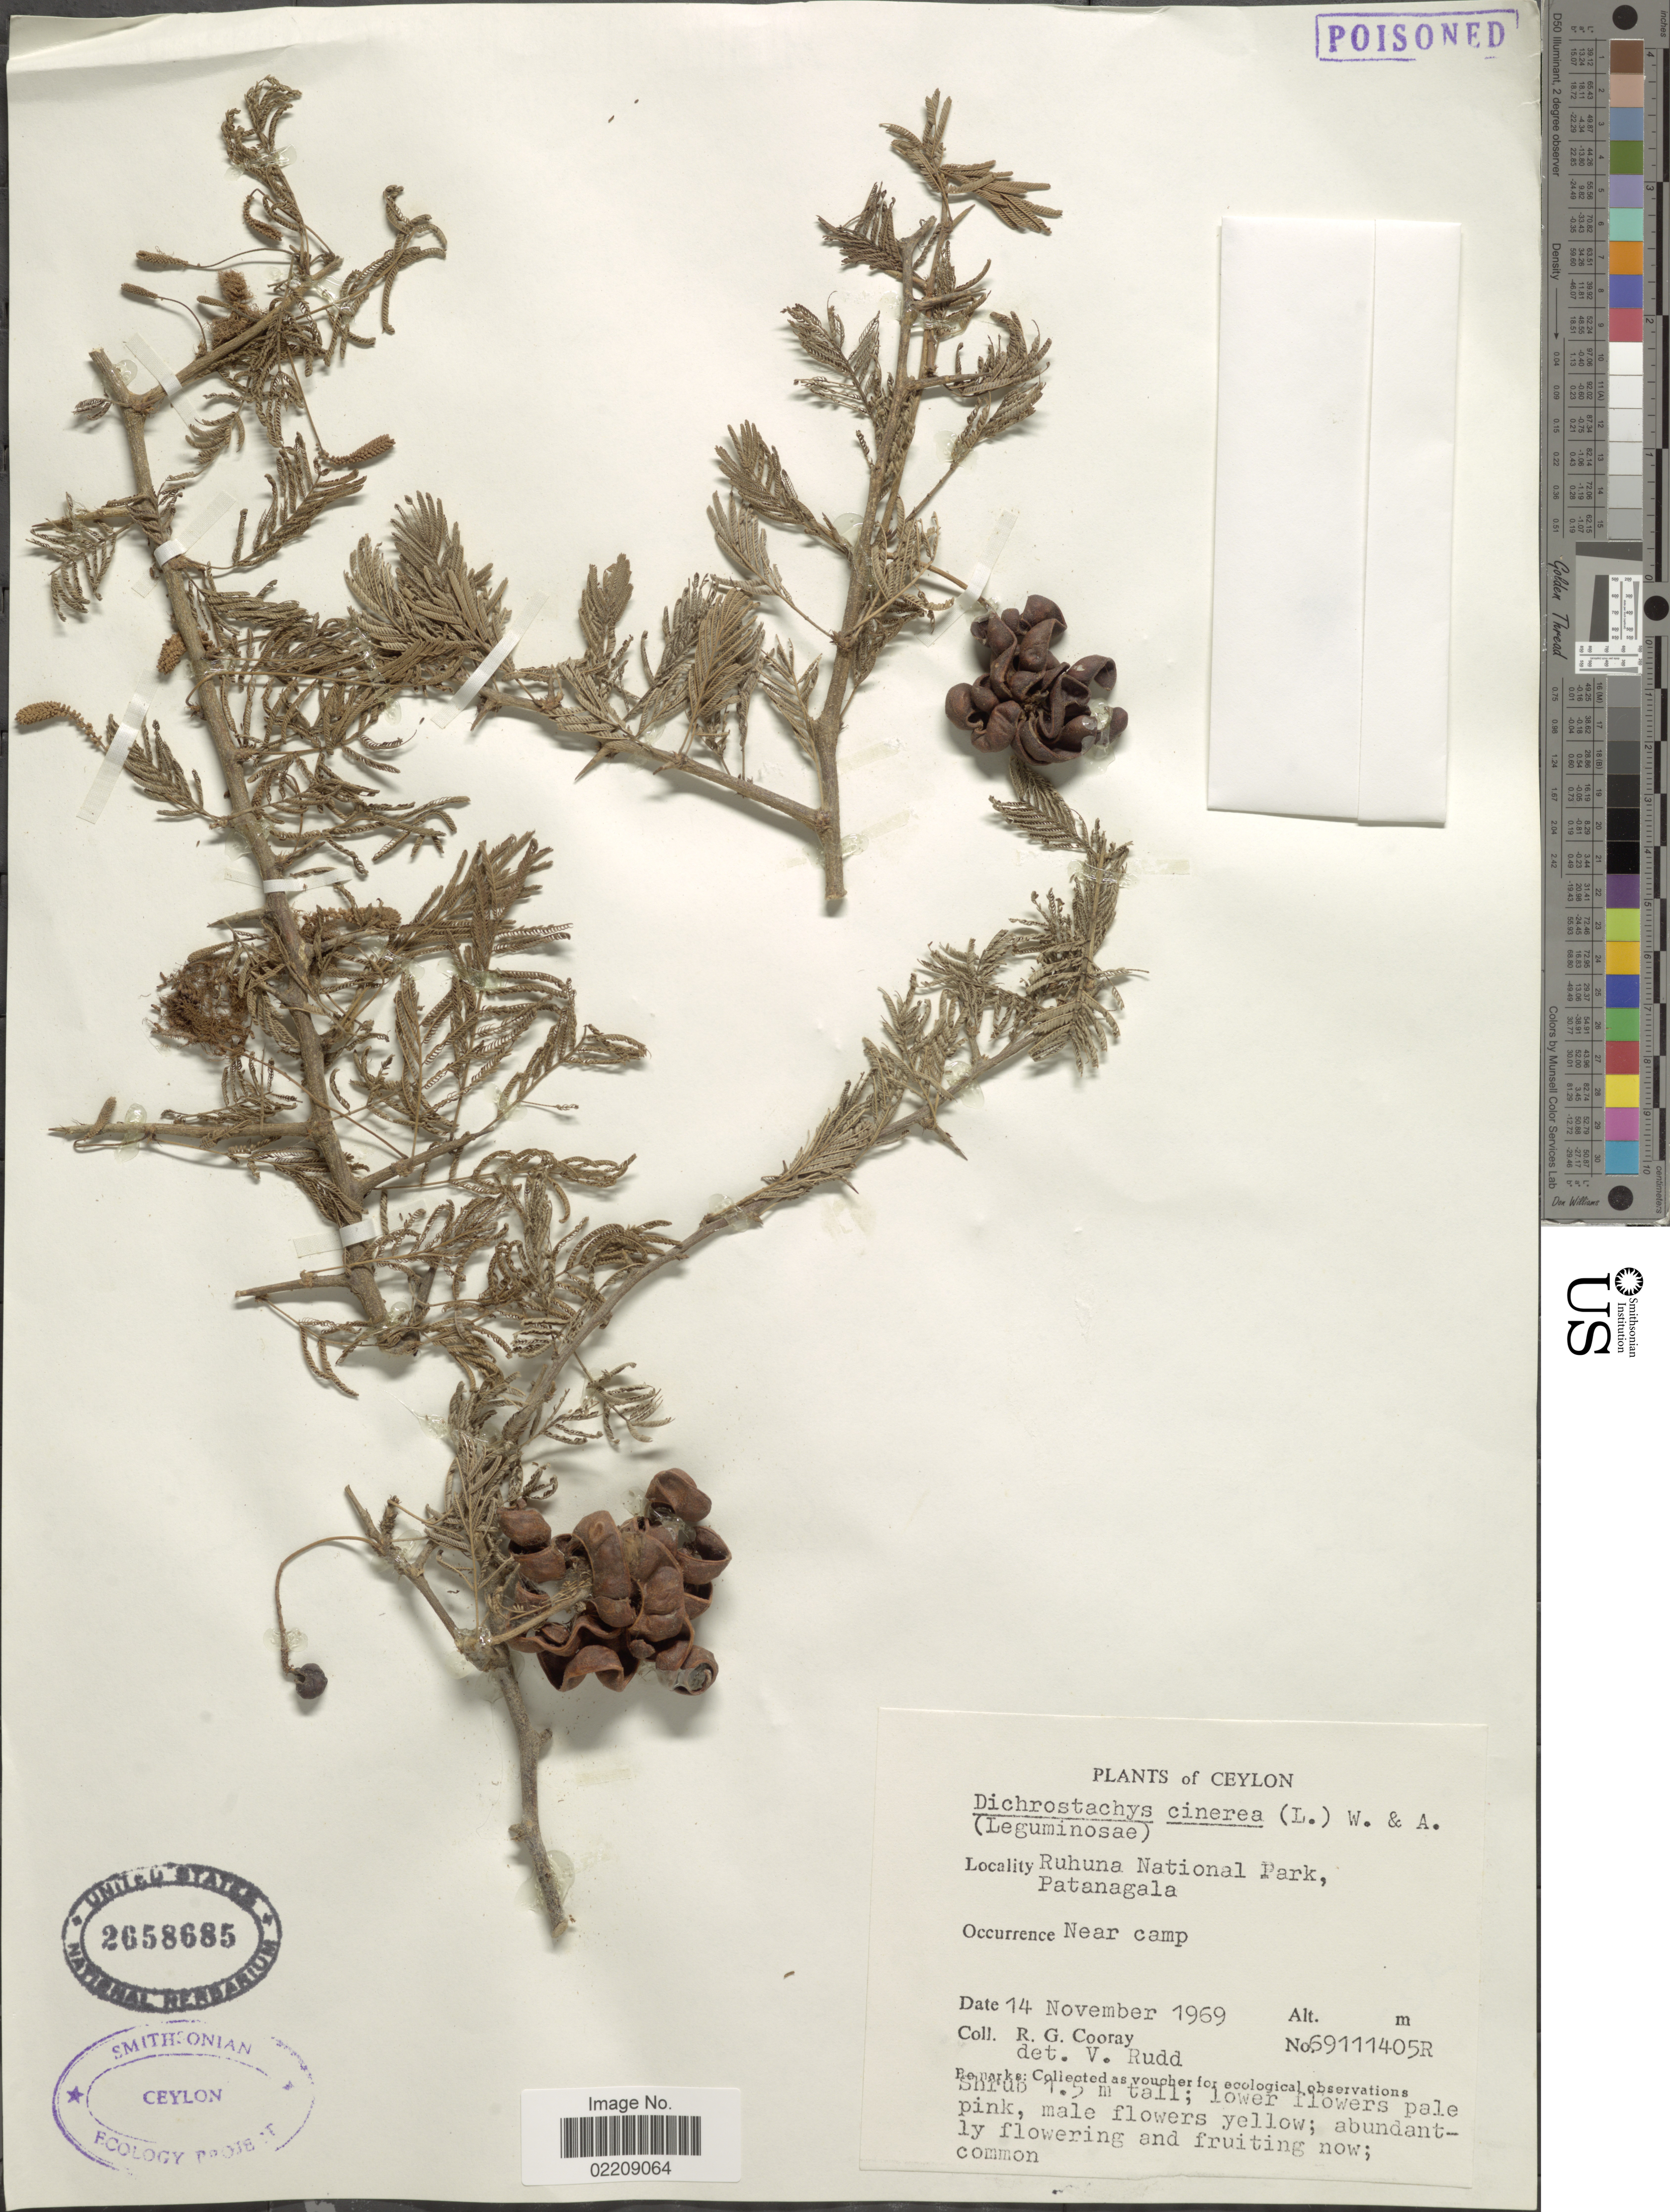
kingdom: Plantae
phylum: Tracheophyta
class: Magnoliopsida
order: Fabales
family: Fabaceae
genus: Dichrostachys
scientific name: Dichrostachys cinerea R. Vig., nom. illeg.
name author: R. Vig.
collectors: R. Cooray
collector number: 69111405R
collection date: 1969-11-14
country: Sri Lanka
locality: Ceylon, Ruhuna National Park, Paranagala, Near camp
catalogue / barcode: US 2658685